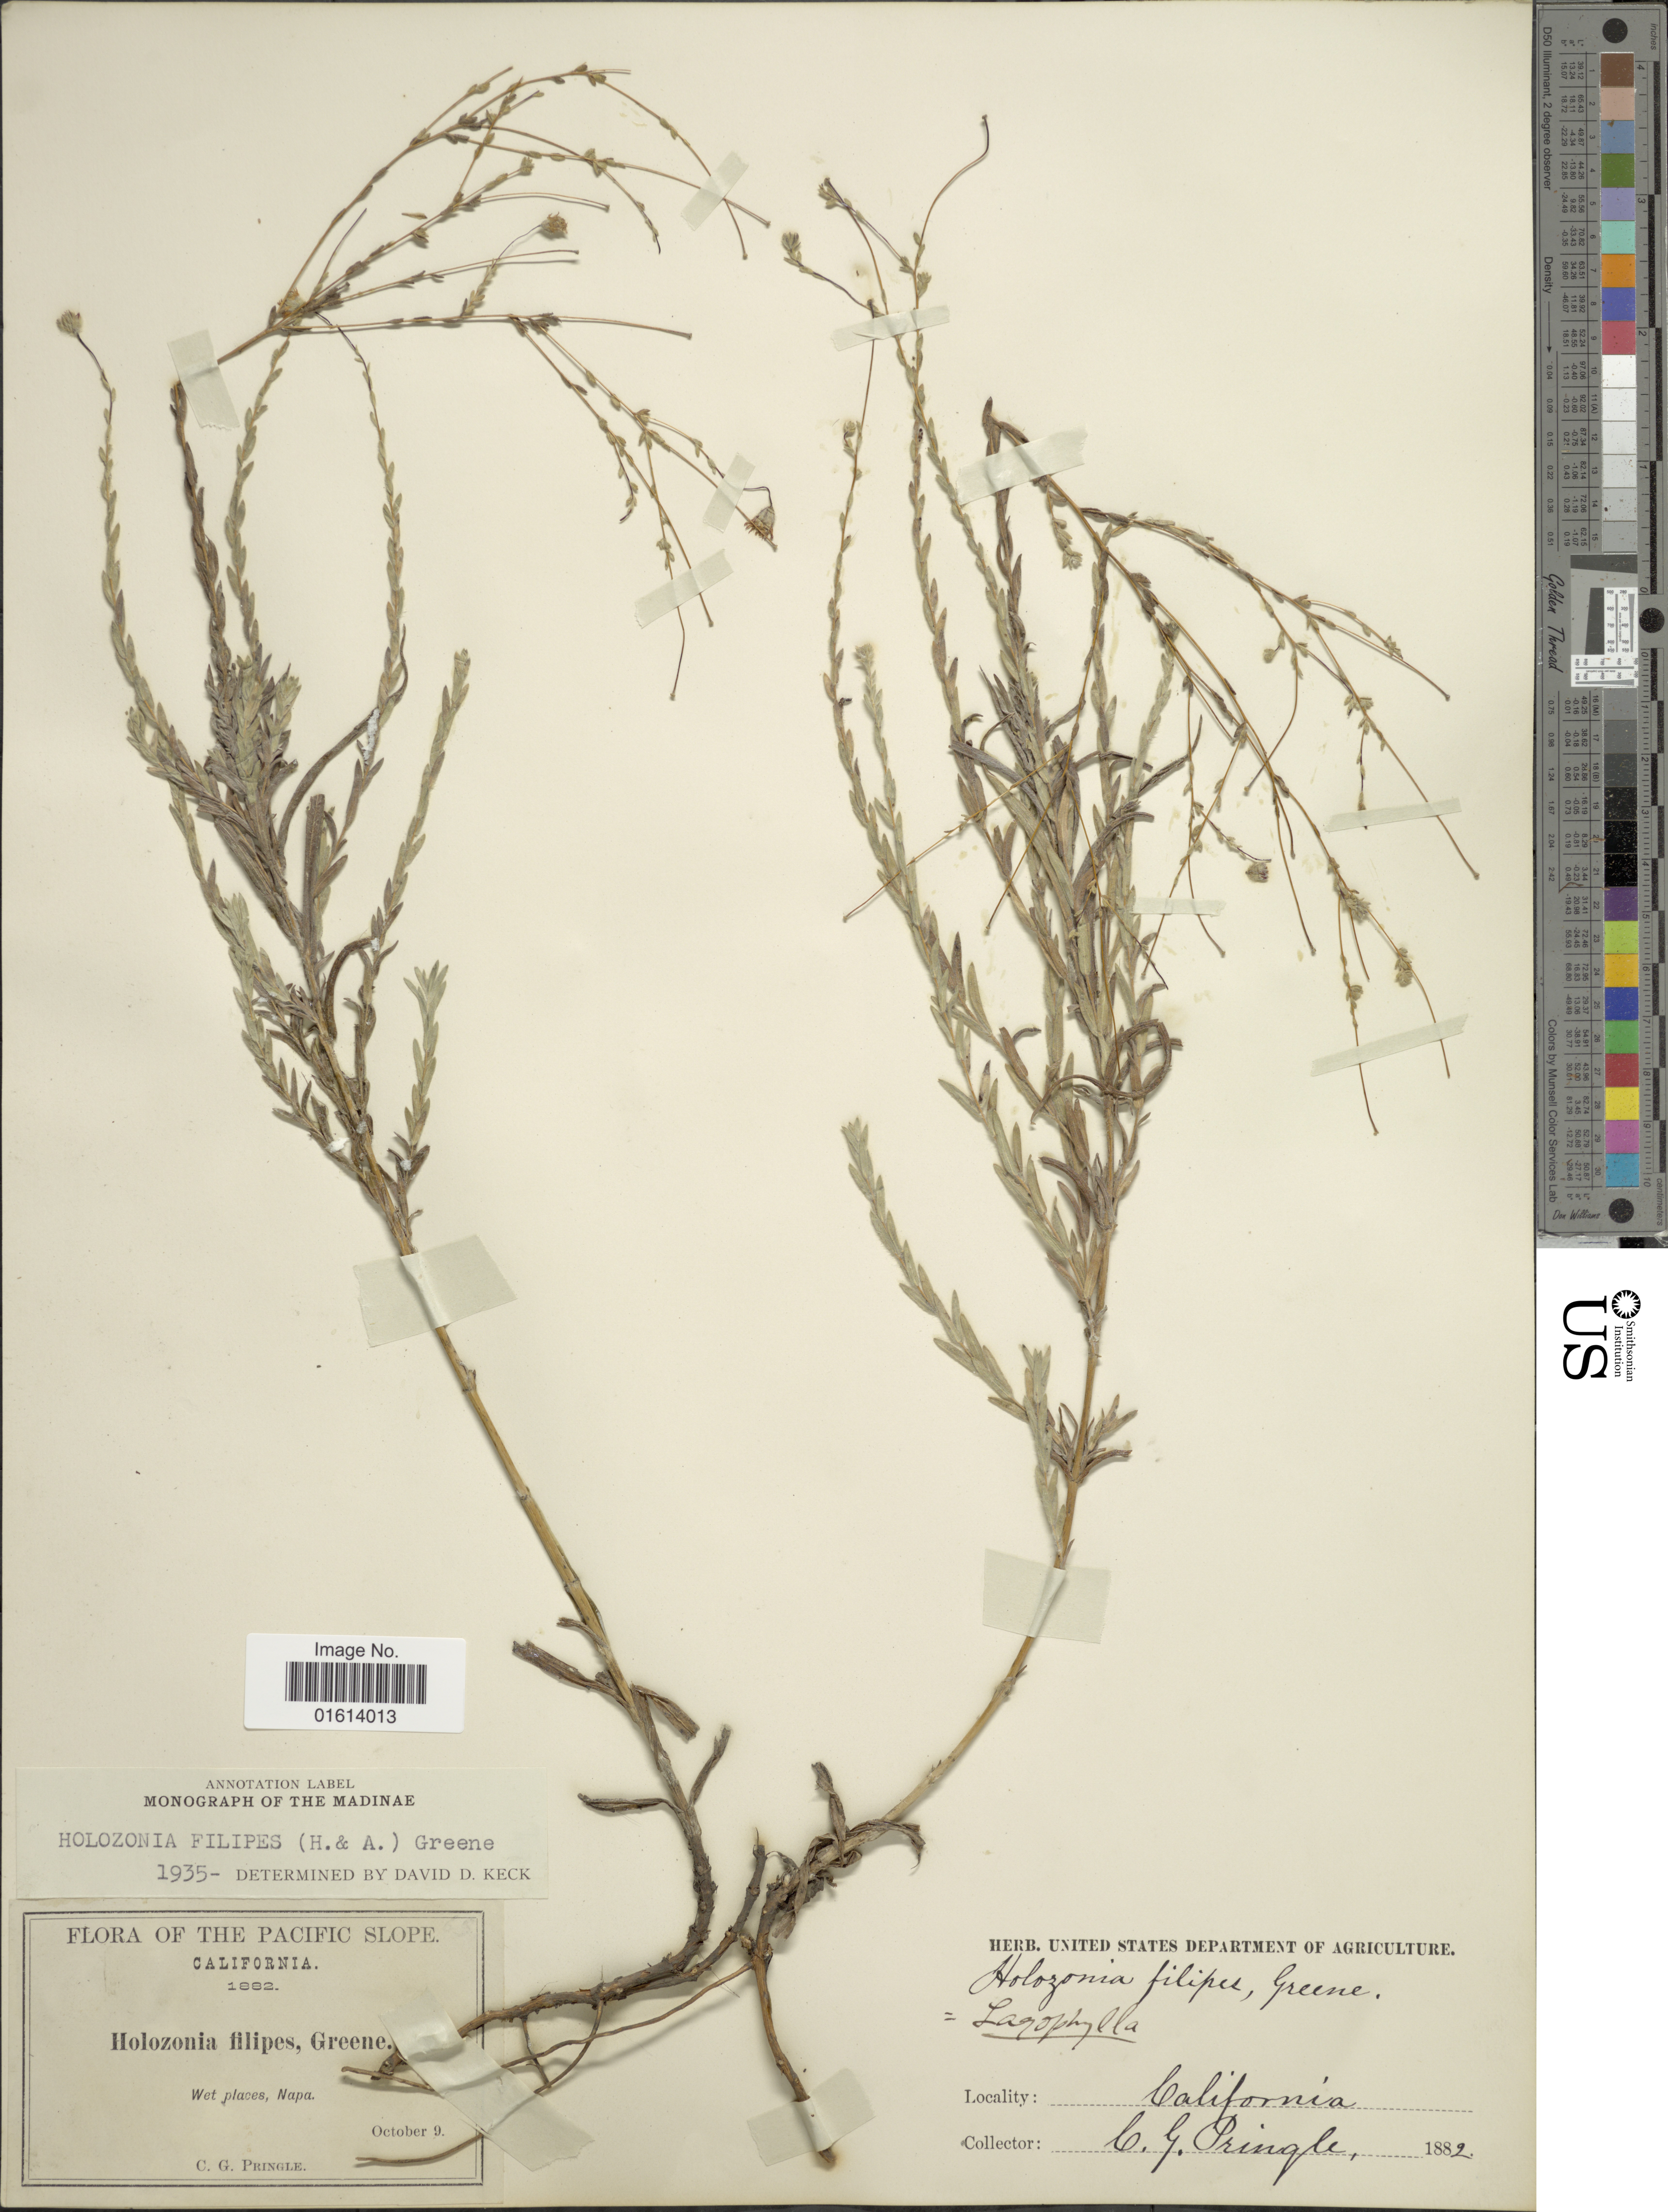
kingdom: Plantae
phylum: Tracheophyta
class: Magnoliopsida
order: Asterales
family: Asteraceae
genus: Holozonia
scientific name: Holozonia filipes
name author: (Hook. & Arn.) Greene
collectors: C. G. Pringle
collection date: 1882-10-09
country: United States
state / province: California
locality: Pacific Slope, Napa